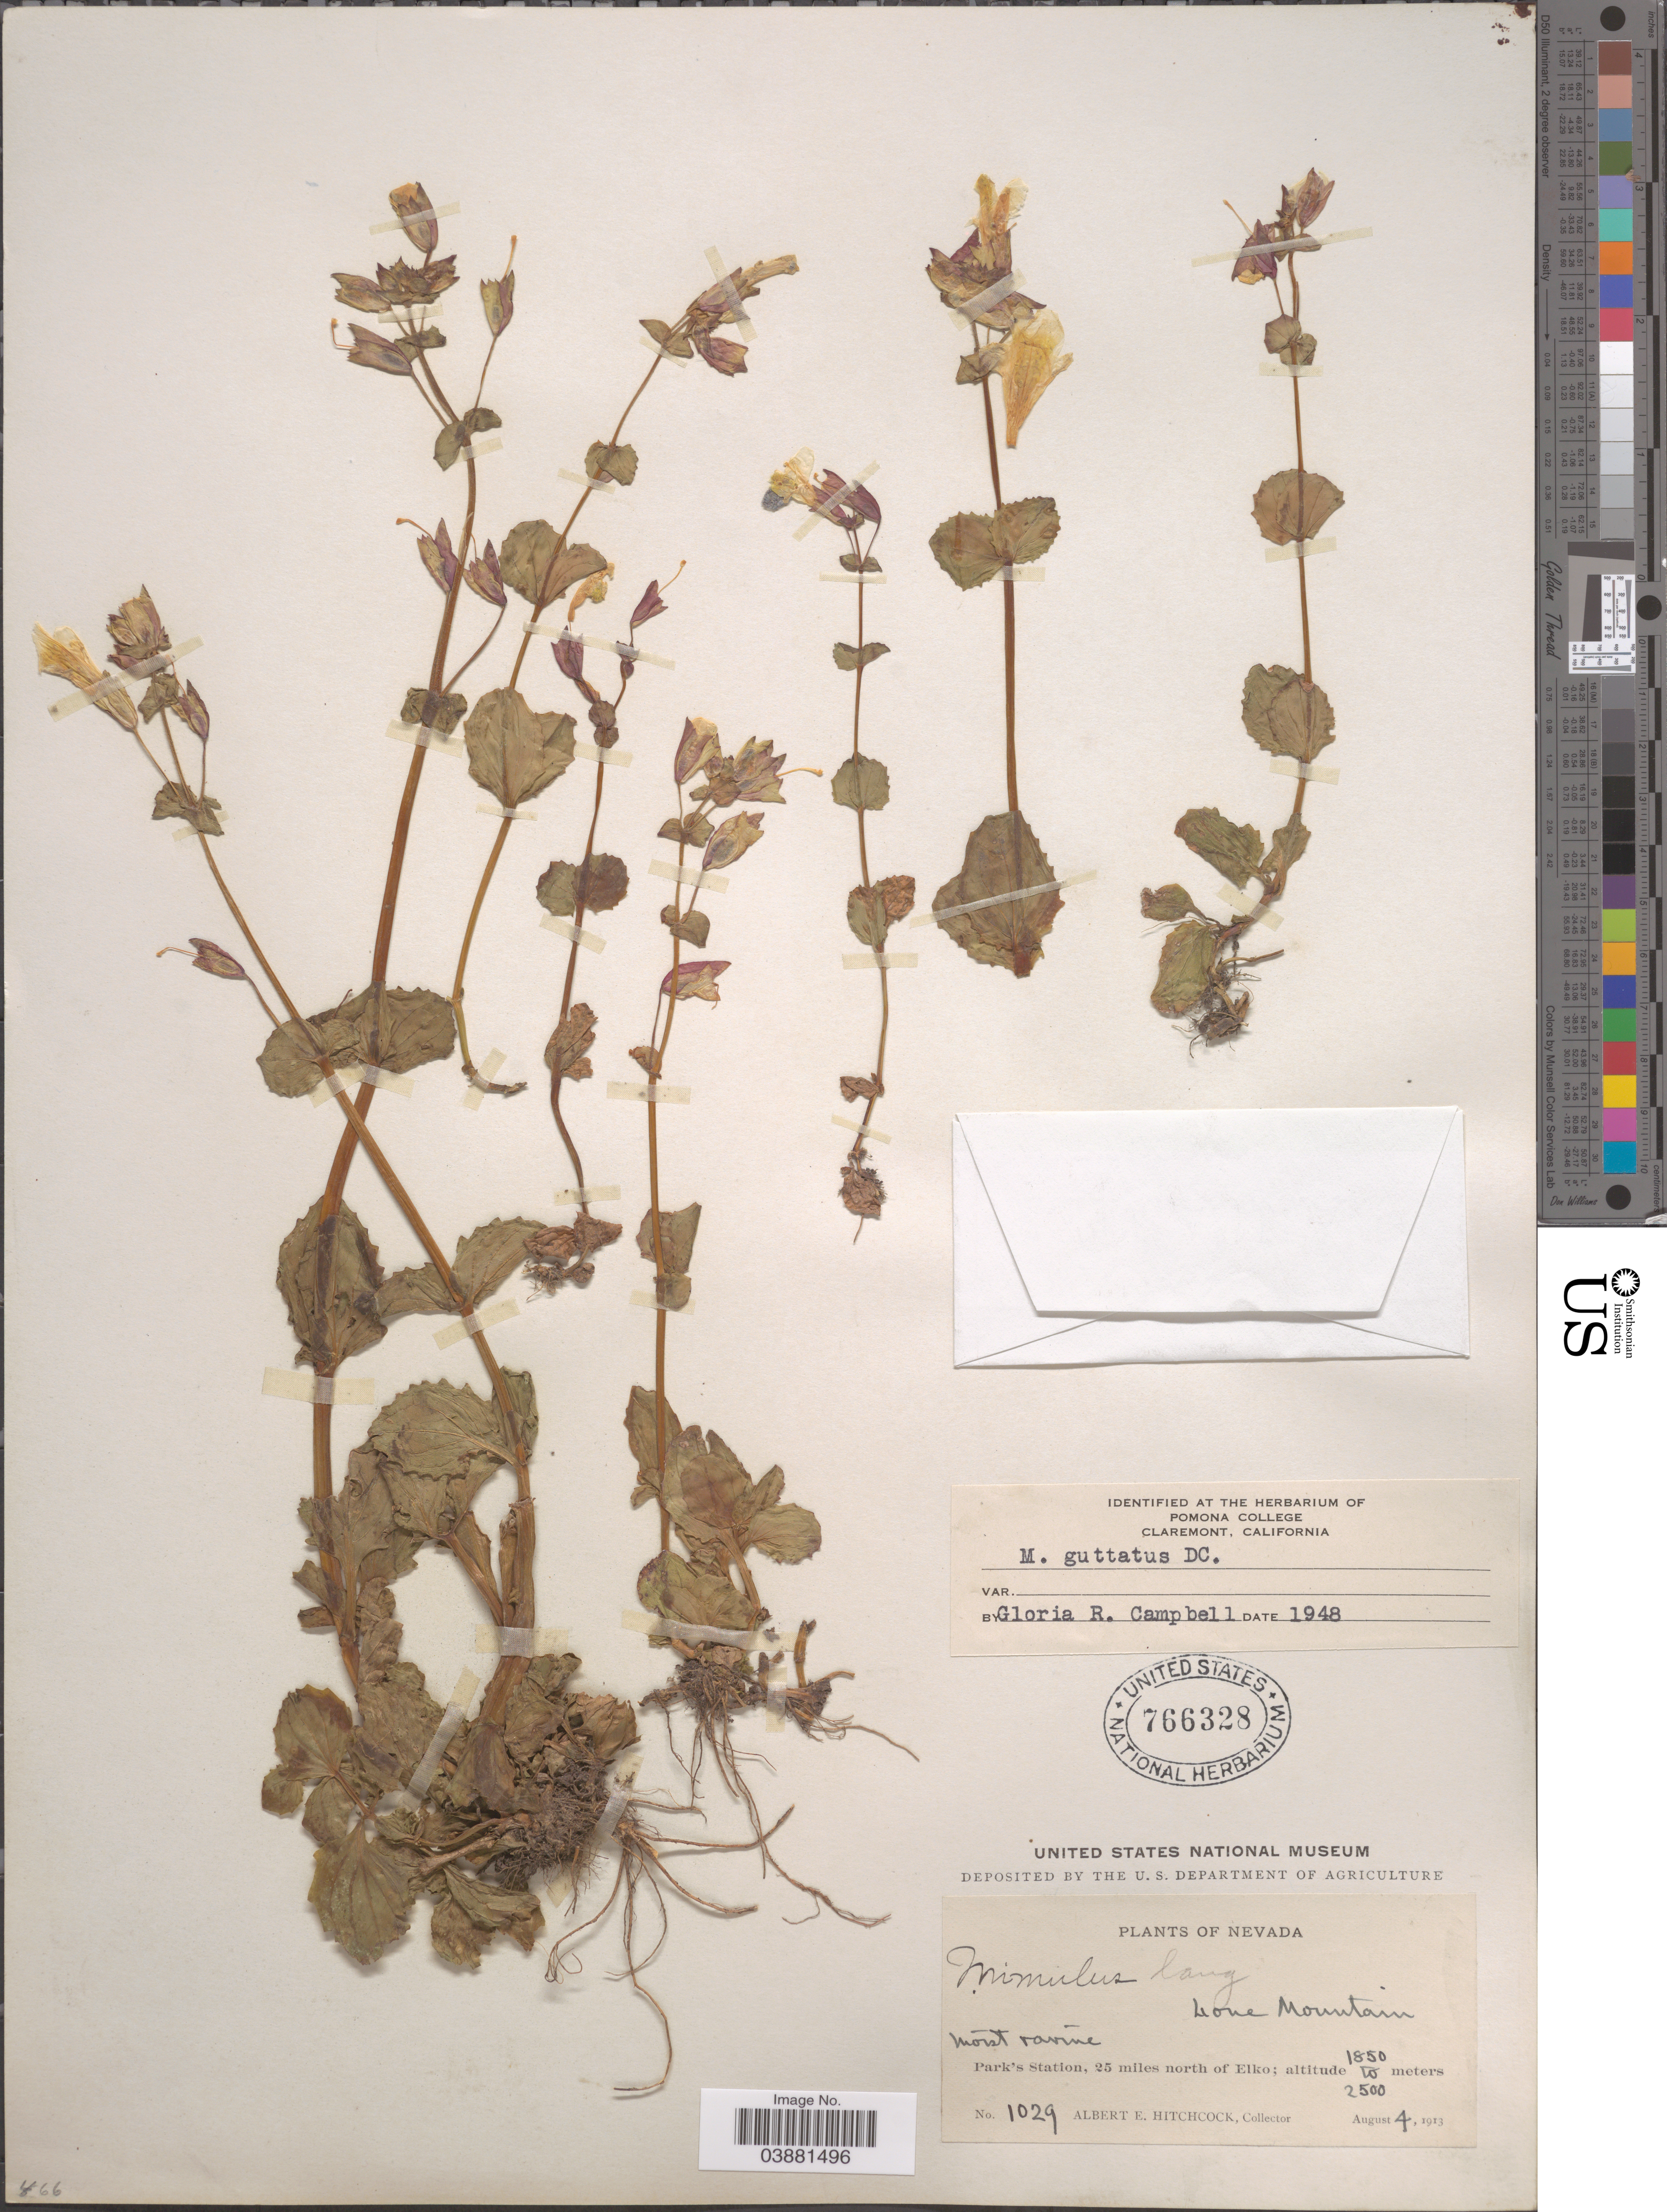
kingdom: Plantae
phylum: Tracheophyta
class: Magnoliopsida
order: Lamiales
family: Phrymaceae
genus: Mimulus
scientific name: Mimulus guttatus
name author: DC.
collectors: A. Hitchcock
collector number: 1029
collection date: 1913-08-04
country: United States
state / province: Nevada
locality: Lone Mountain. Park's Station, 25 miles north of Elko.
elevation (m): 1850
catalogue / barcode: US 766328